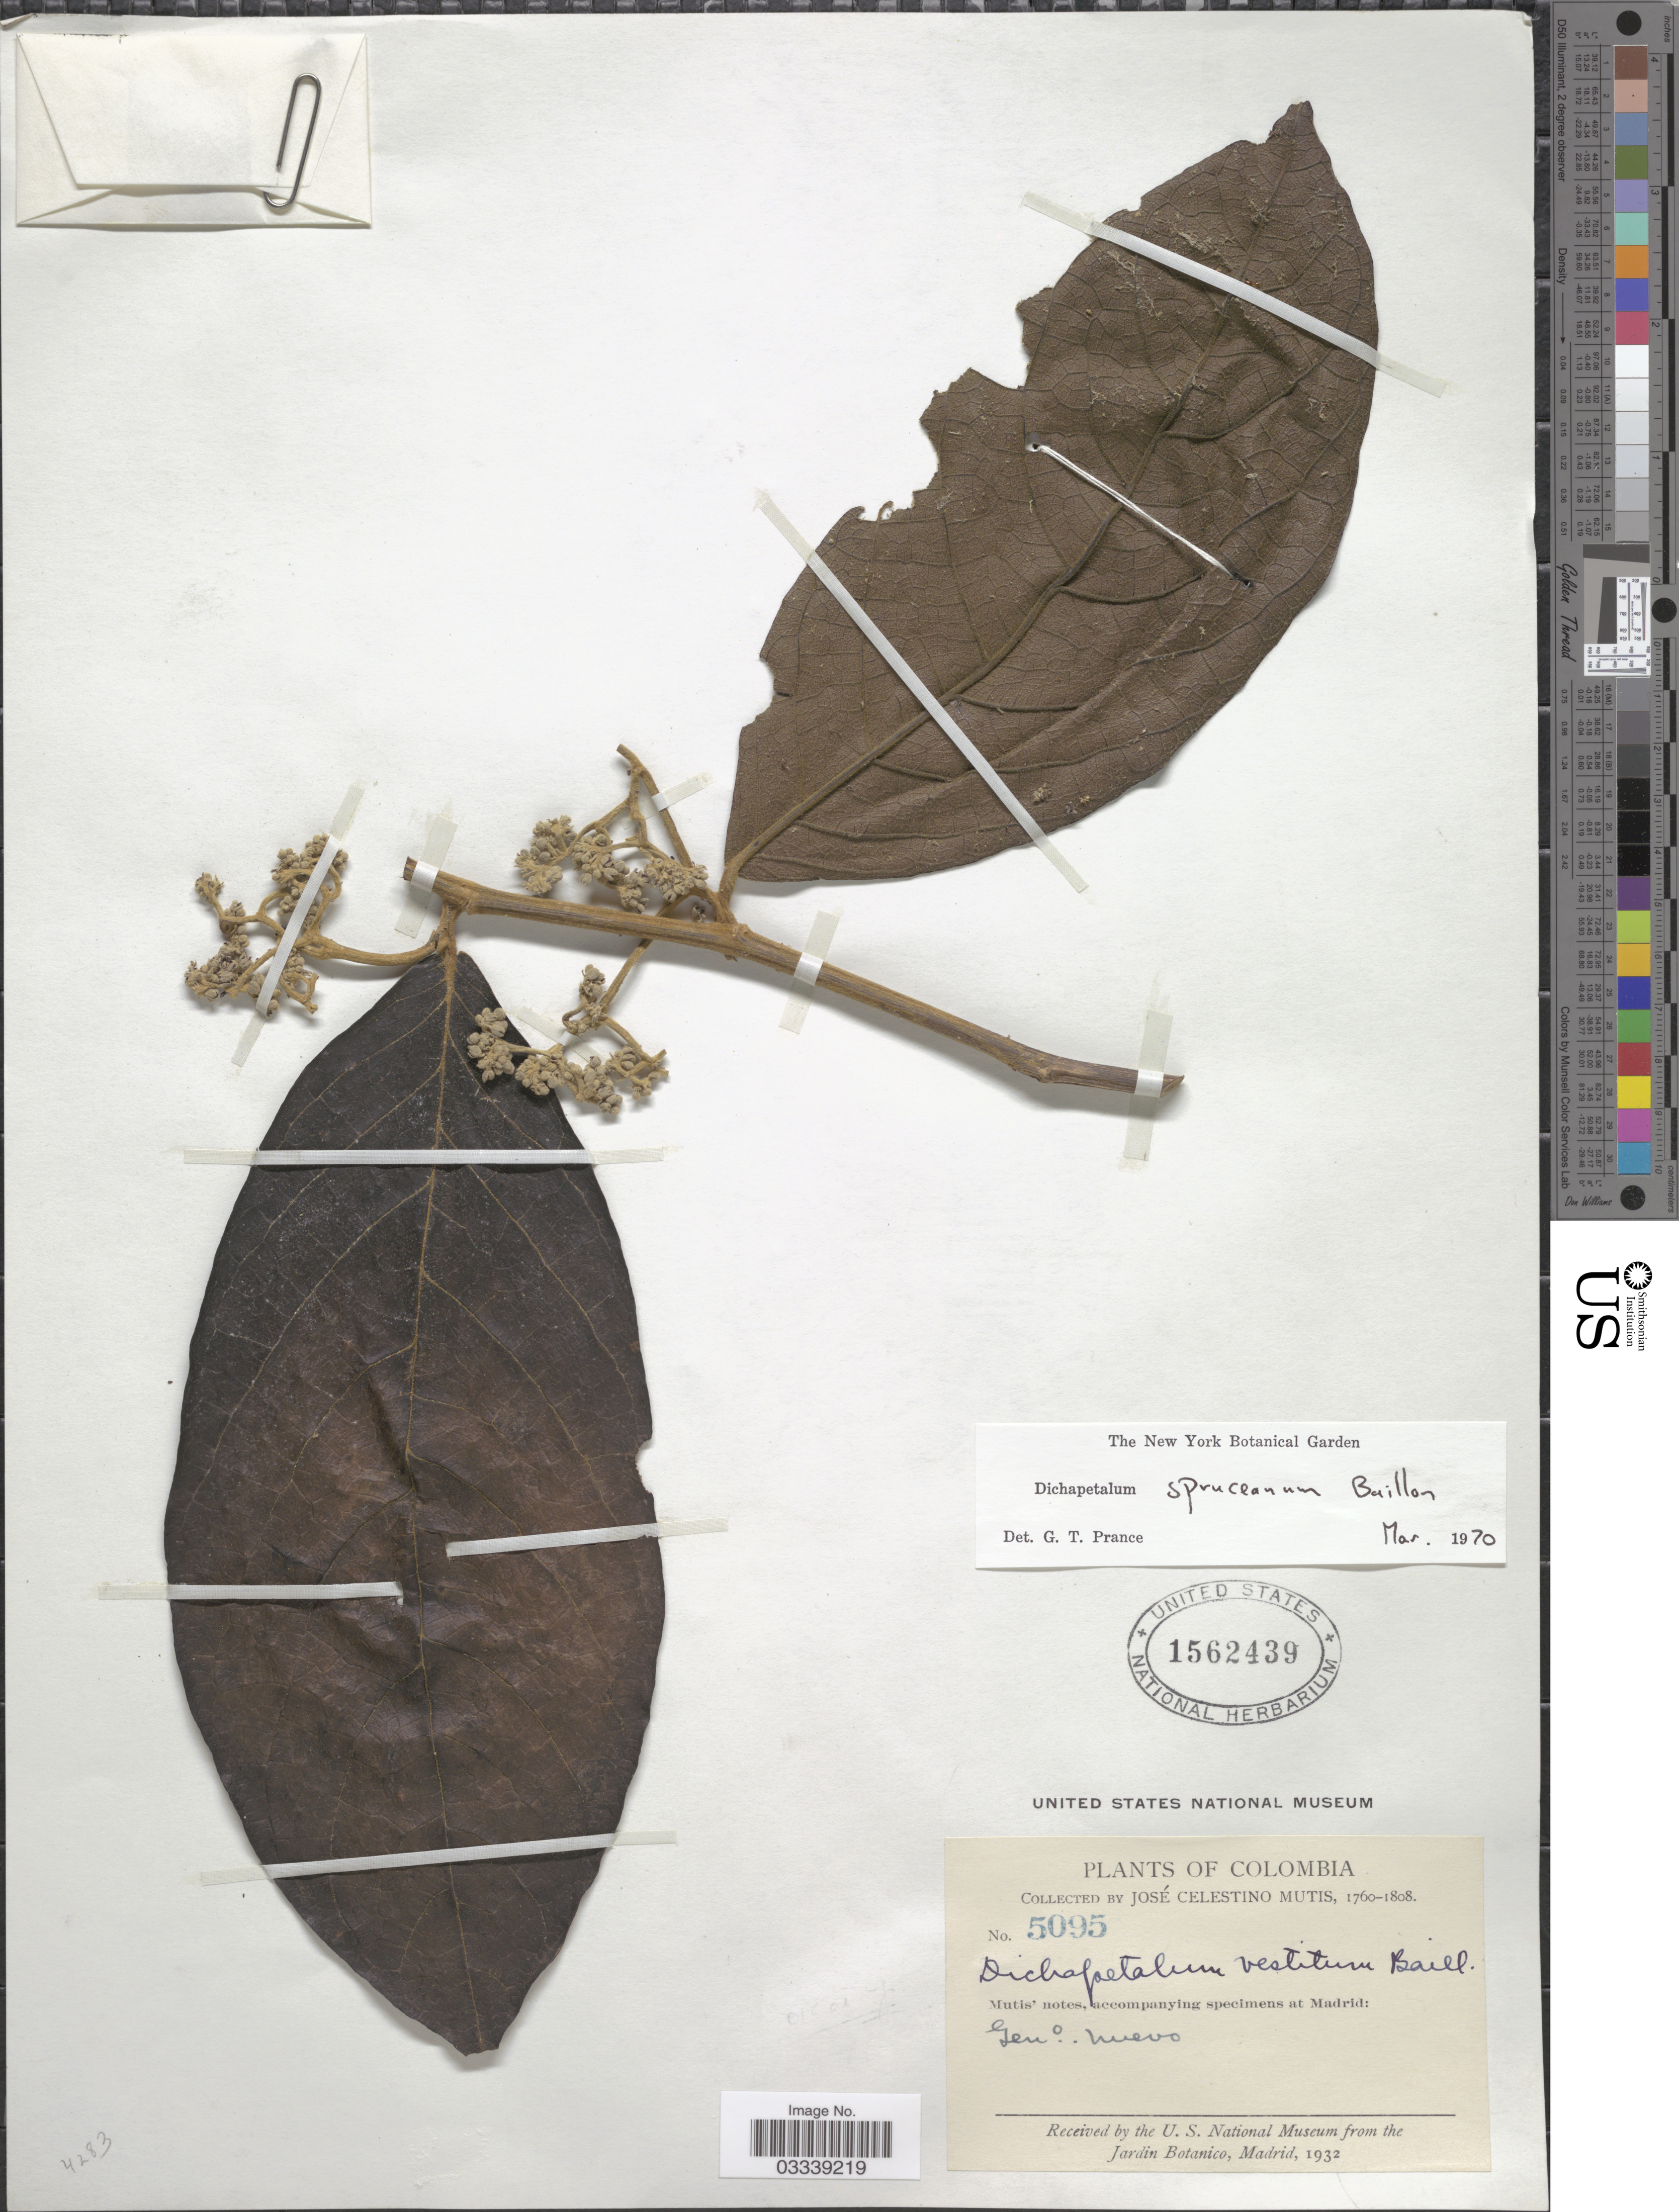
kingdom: Plantae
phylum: Tracheophyta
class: Magnoliopsida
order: Malpighiales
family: Dichapetalaceae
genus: Dichapetalum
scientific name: Dichapetalum spruceanum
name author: Baill.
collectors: J. C. B. Mutis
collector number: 5095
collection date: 1760/1808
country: Colombia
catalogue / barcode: US 1562439